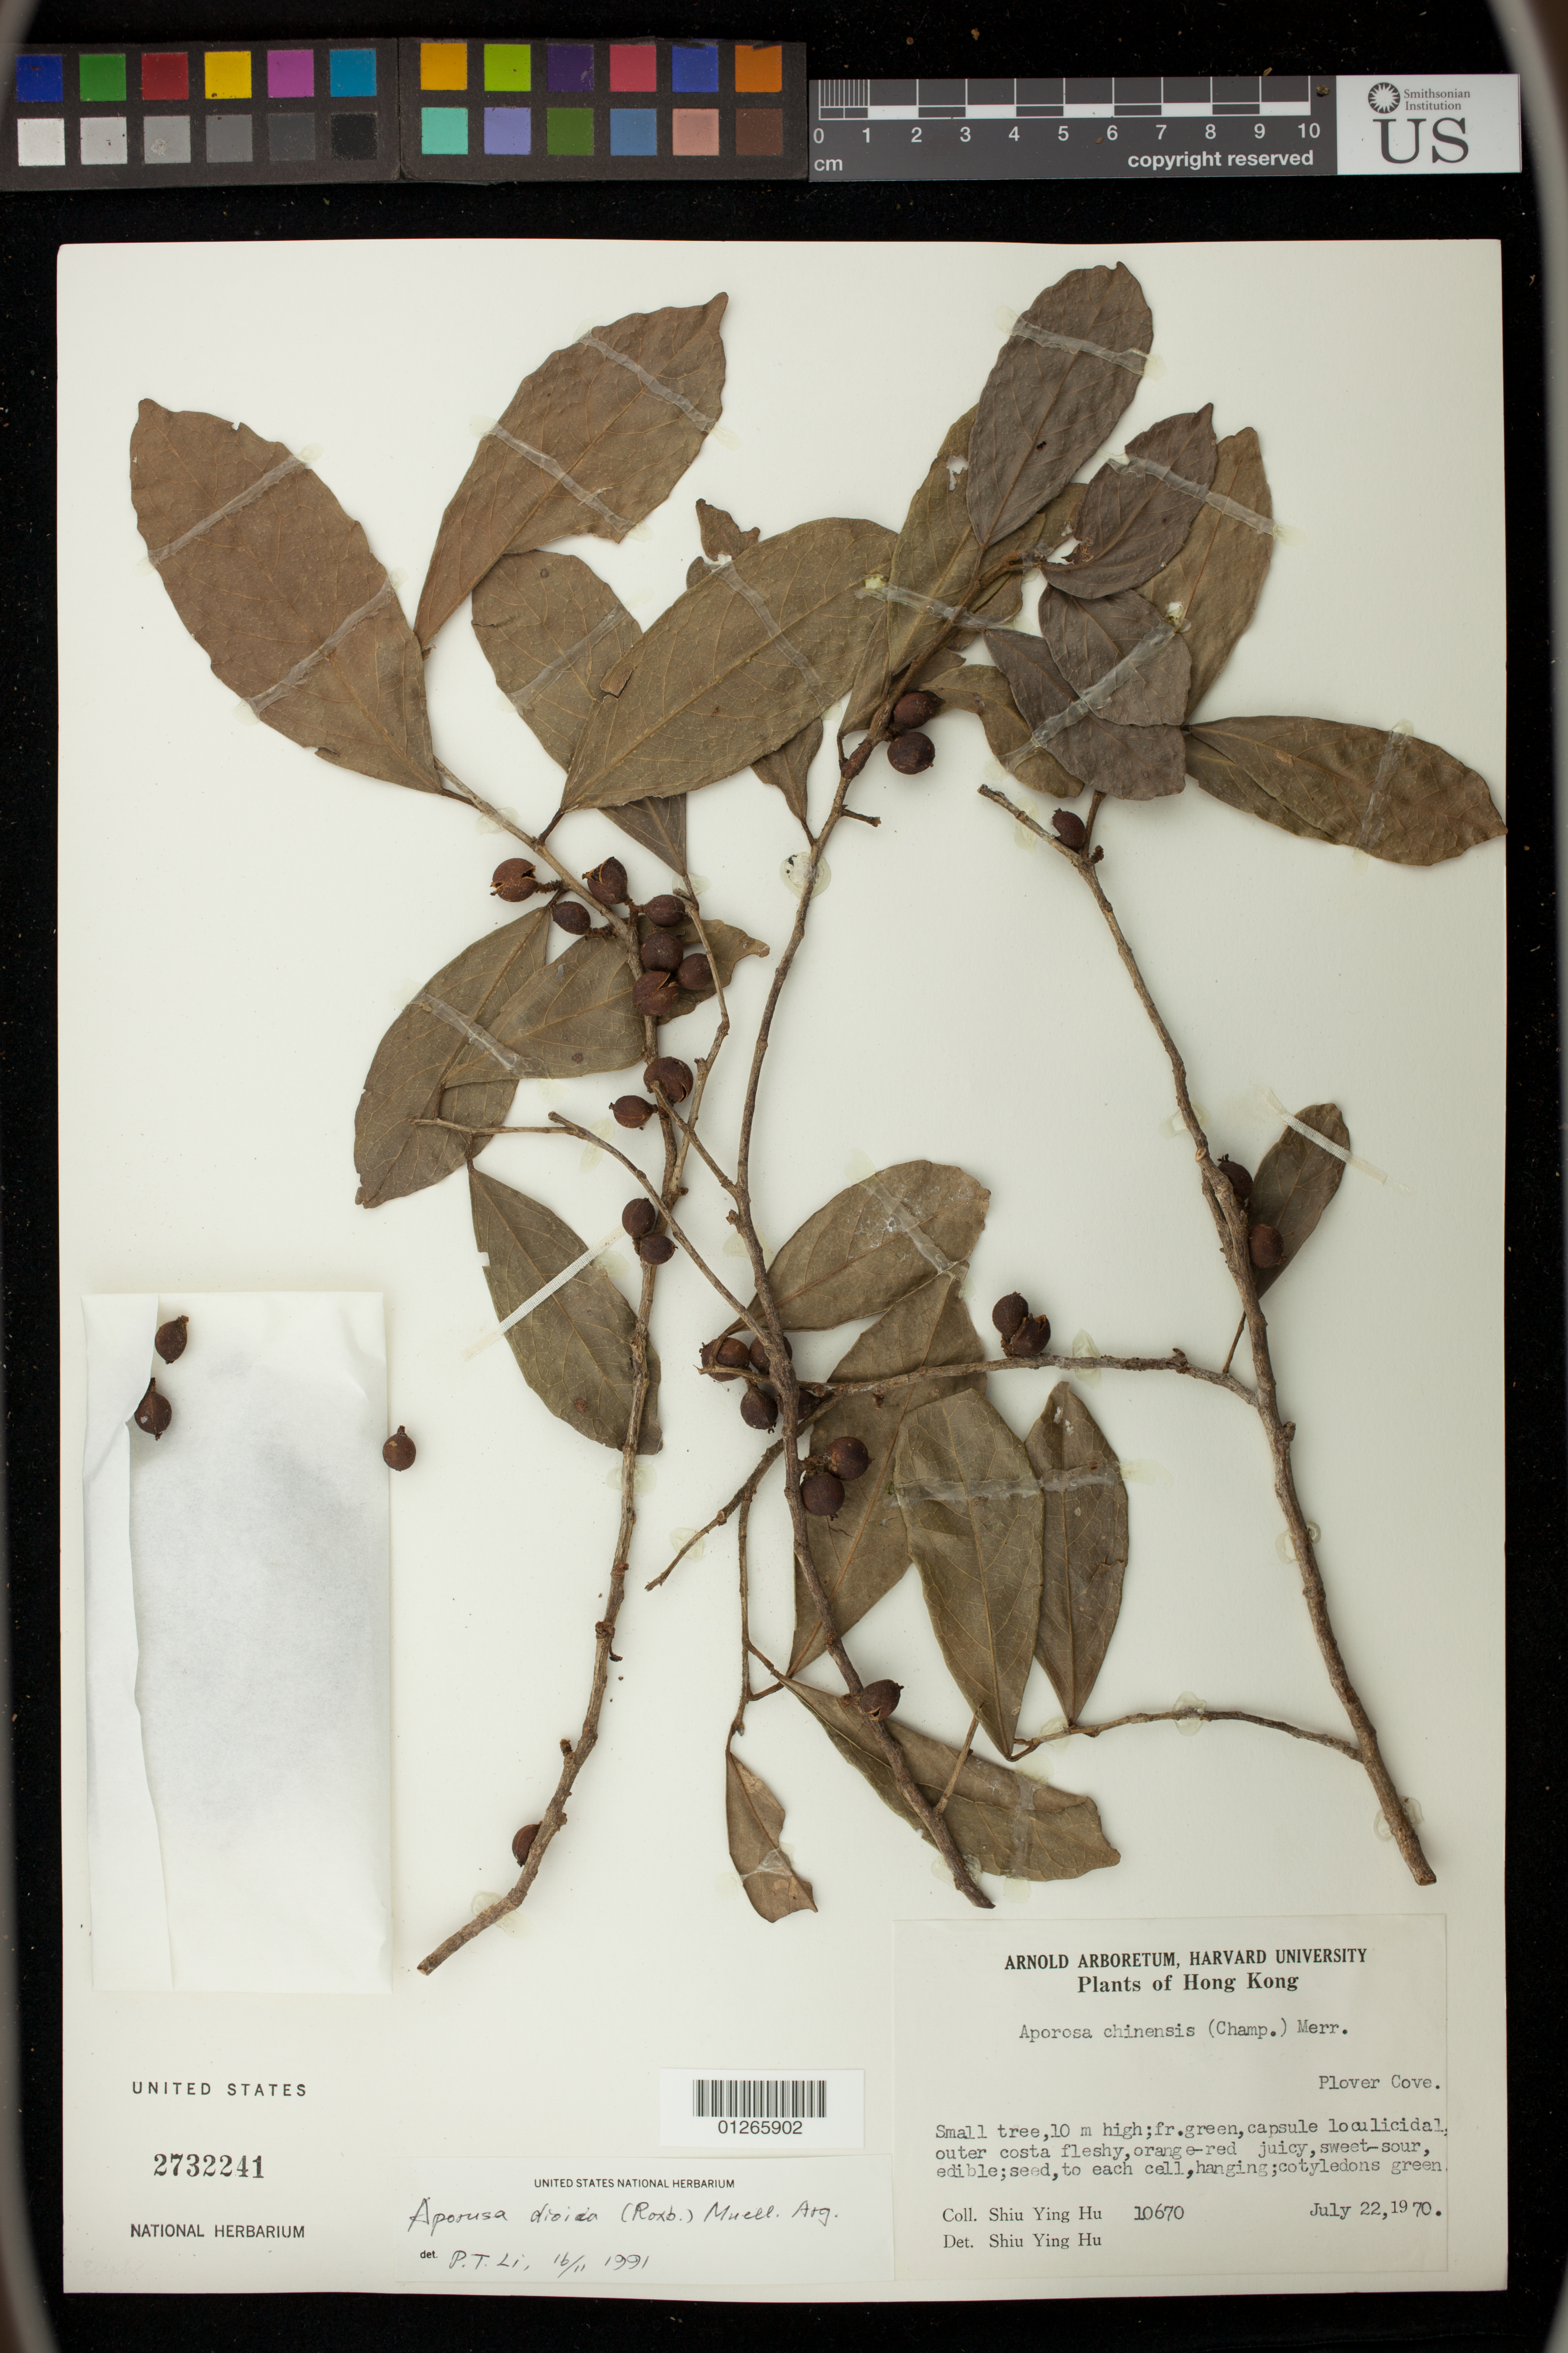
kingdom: Plantae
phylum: Tracheophyta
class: Magnoliopsida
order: Malpighiales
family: Phyllanthaceae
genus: Aporosa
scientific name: Aporosa octandra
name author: (Buch.-Ham. & D. Don) Vickery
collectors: Y. Shiu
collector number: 10670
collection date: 1970-07-22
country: China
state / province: Hong Kong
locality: Plover Cove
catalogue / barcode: US 2732241